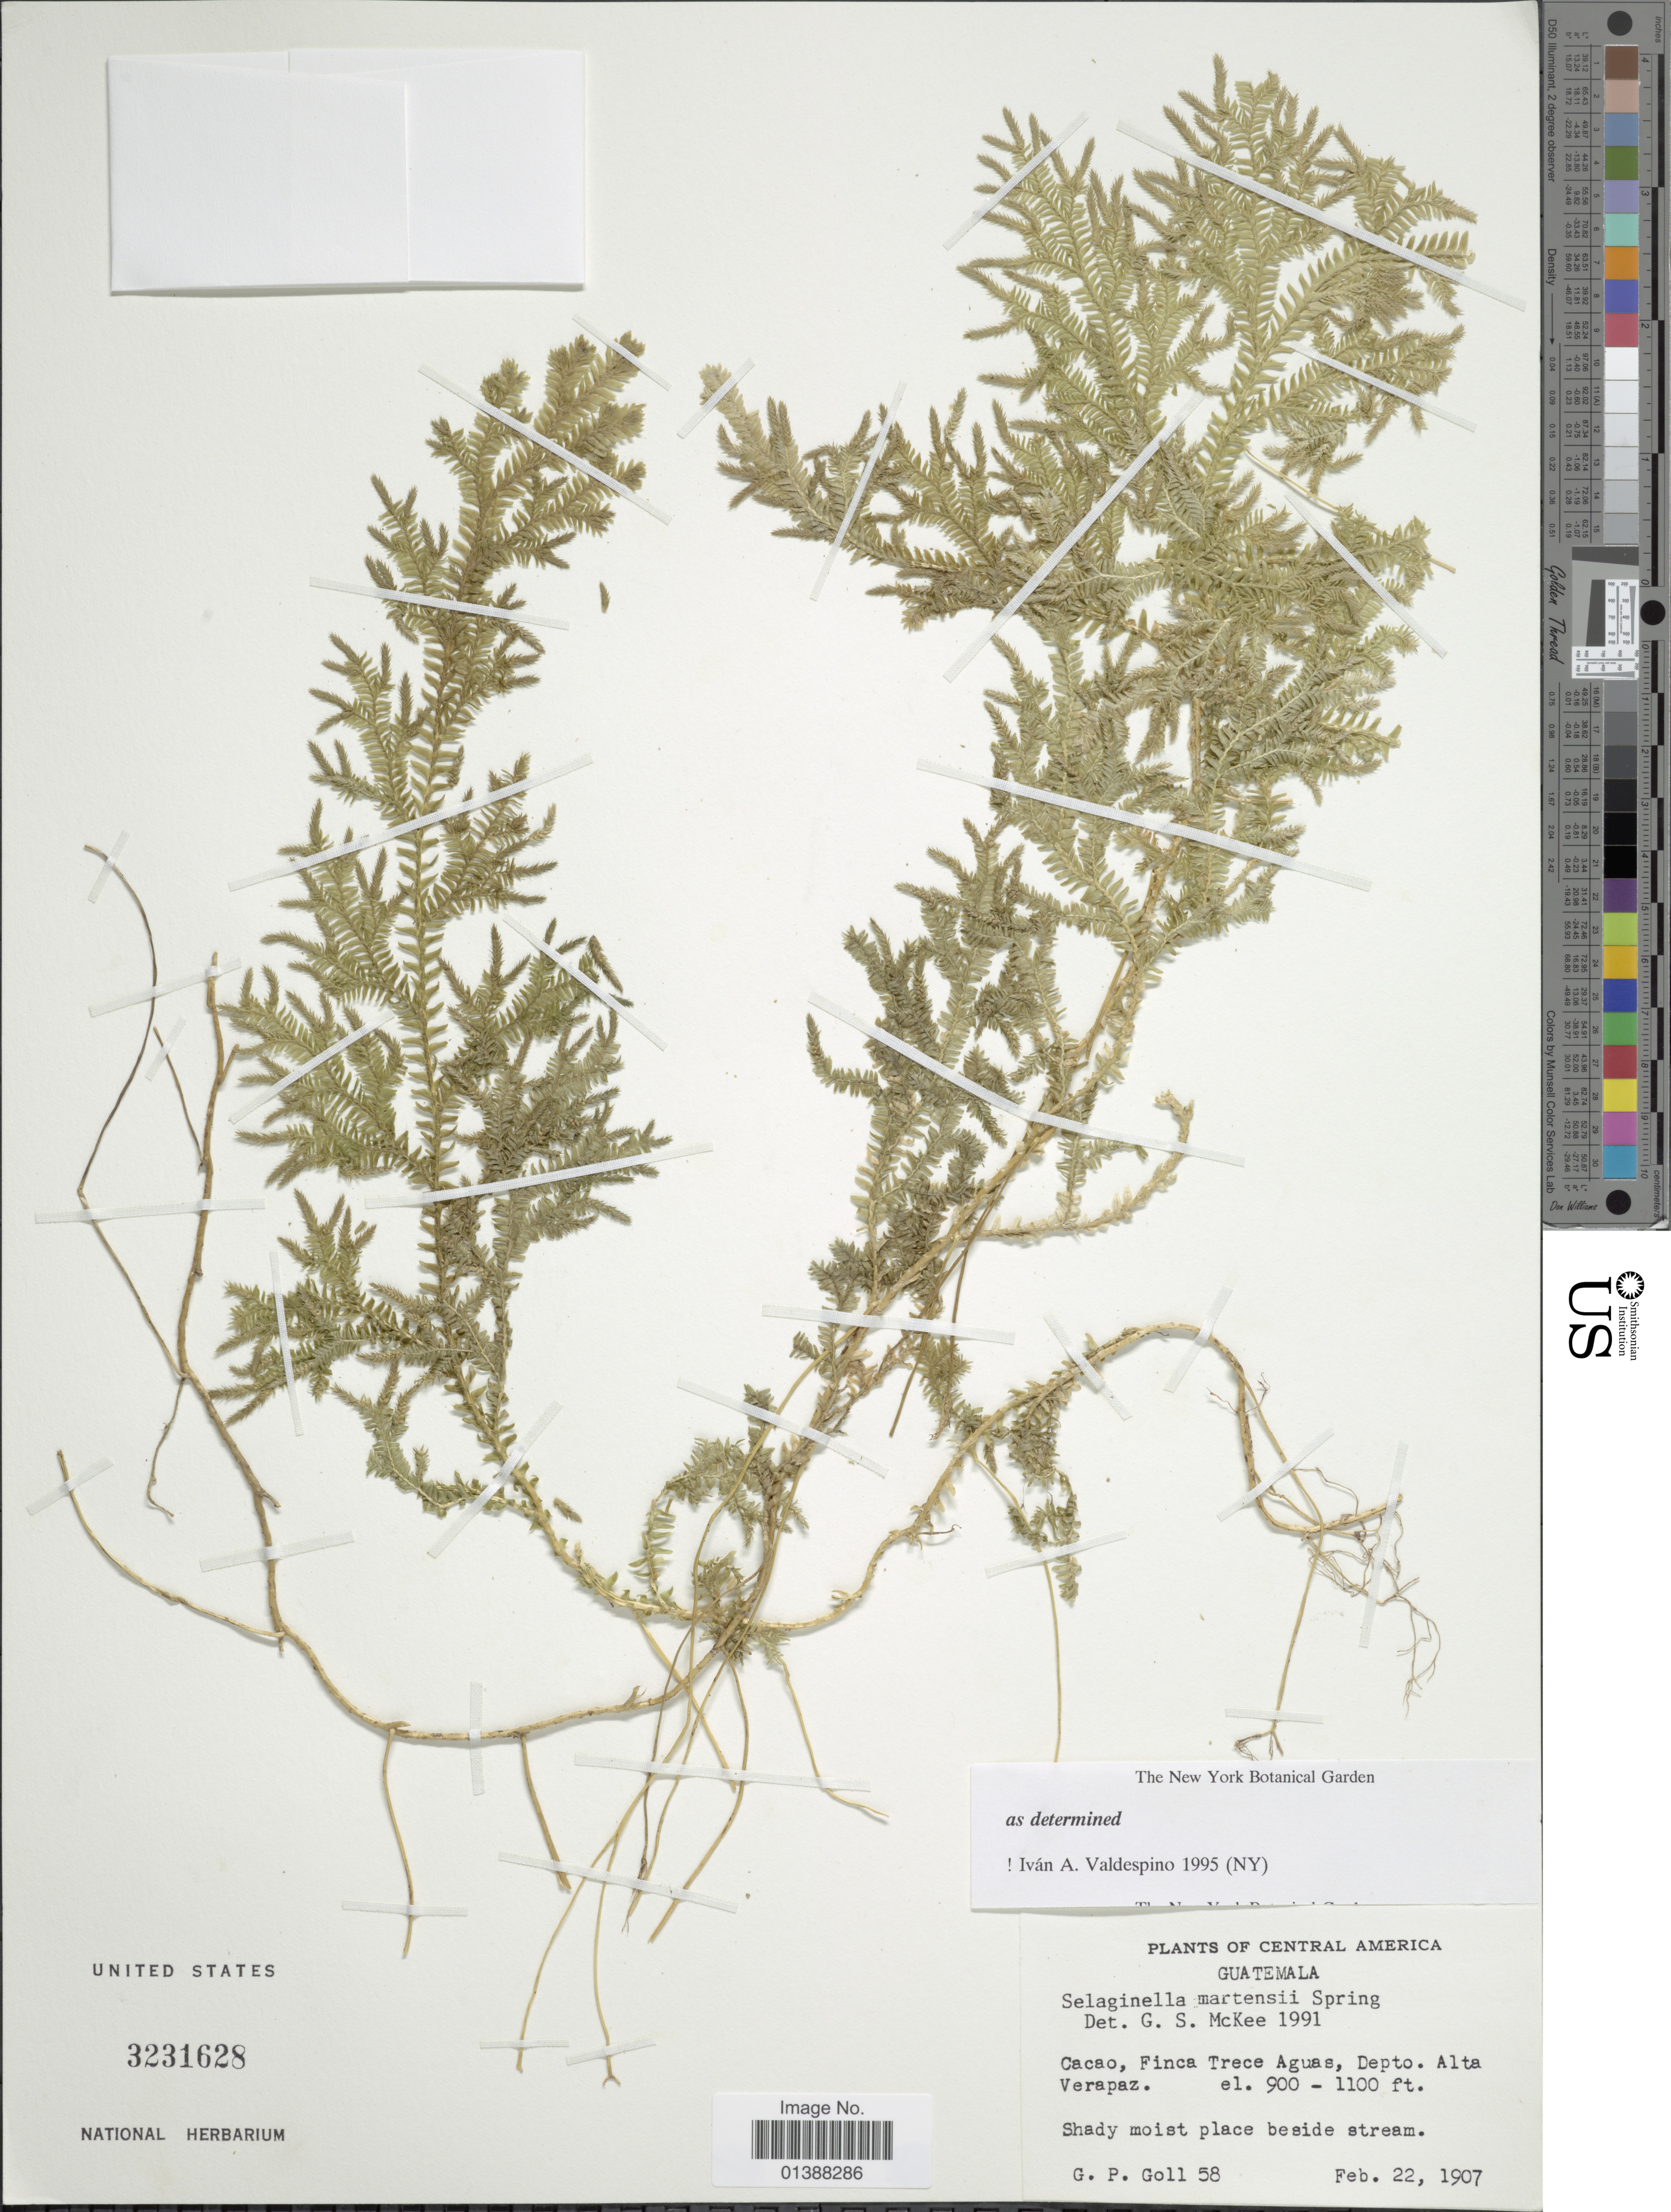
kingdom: Plantae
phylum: Tracheophyta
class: Lycopodiopsida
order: Selaginellales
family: Selaginellaceae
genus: Selaginella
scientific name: Selaginella martensii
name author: Spring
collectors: G. P. Goll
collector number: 58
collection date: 1907-02-22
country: Guatemala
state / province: Alta Verapaz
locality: Central America, Cacao, Finca Trece Aguas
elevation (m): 274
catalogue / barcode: US 3231628